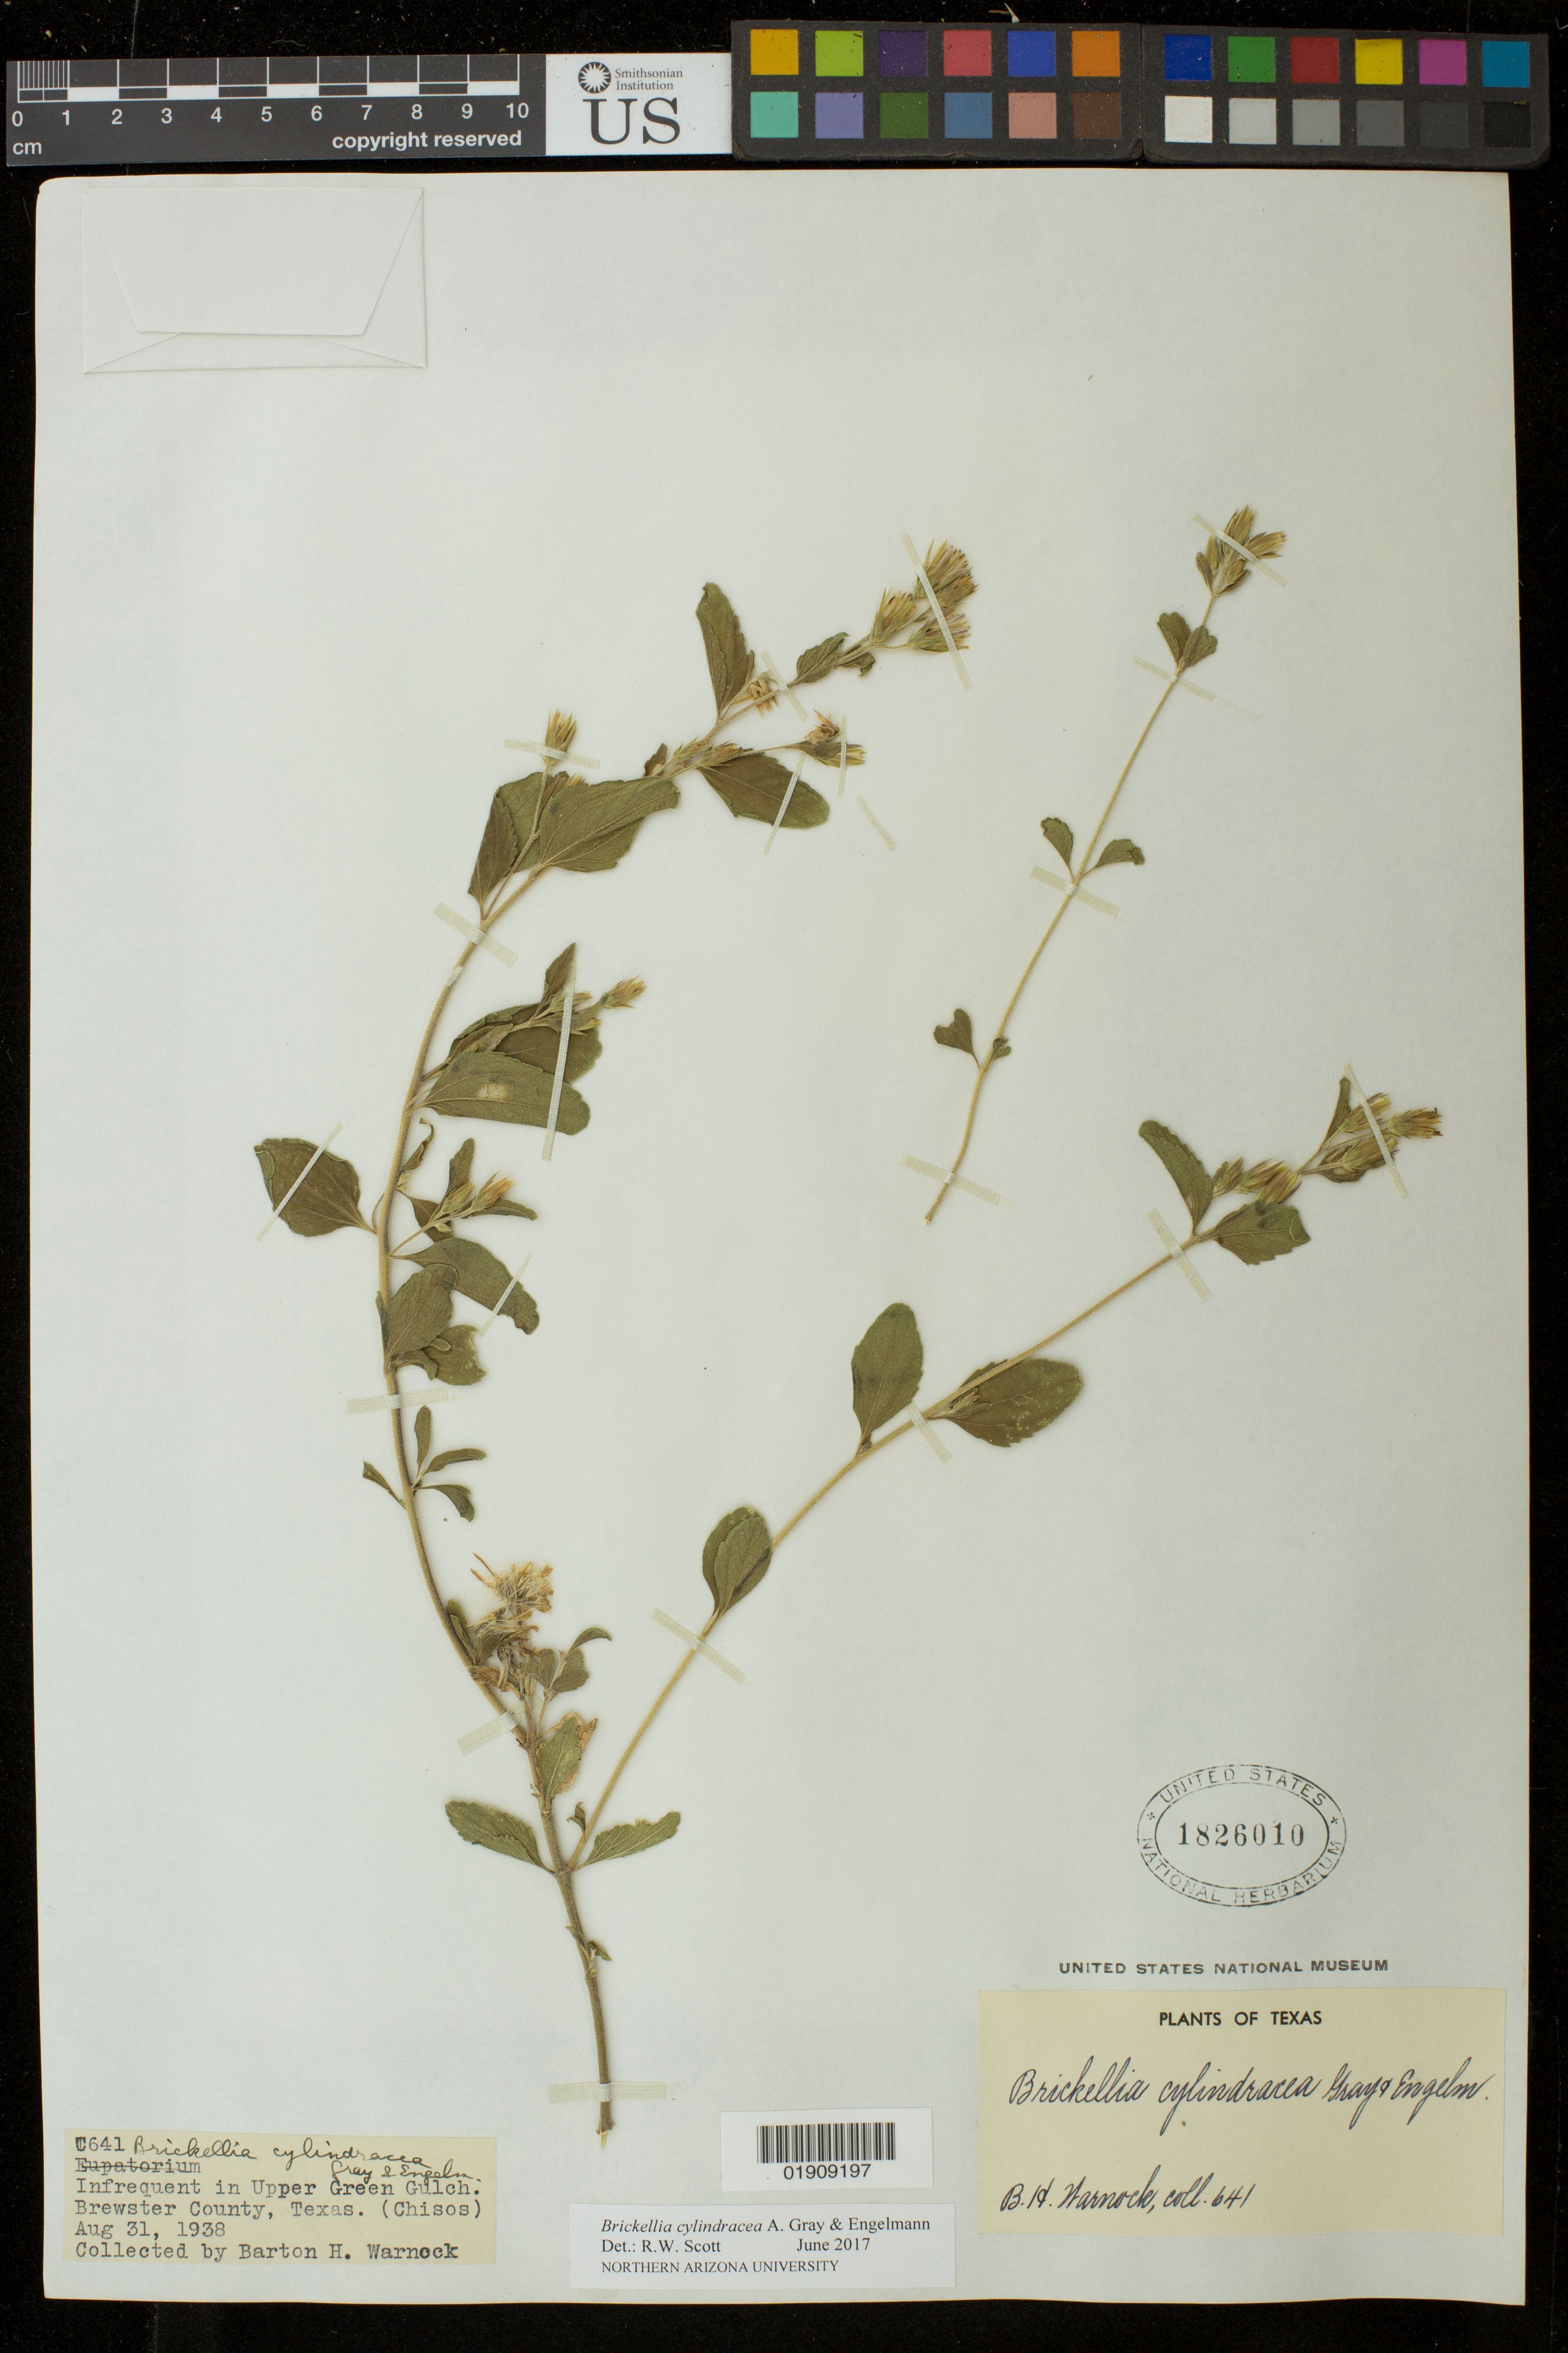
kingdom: Plantae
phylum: Tracheophyta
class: Magnoliopsida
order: Asterales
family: Asteraceae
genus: Brickellia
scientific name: Brickellia cylindracea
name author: A. Gray & Engelm. in A. Gray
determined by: Scott, R. W.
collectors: B. H. Warnock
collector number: C641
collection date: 1938-08-31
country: United States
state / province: Texas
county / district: Brewster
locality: Western Texas, in Upper Green Gulch of Chisos Mts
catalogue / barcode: US 1826010